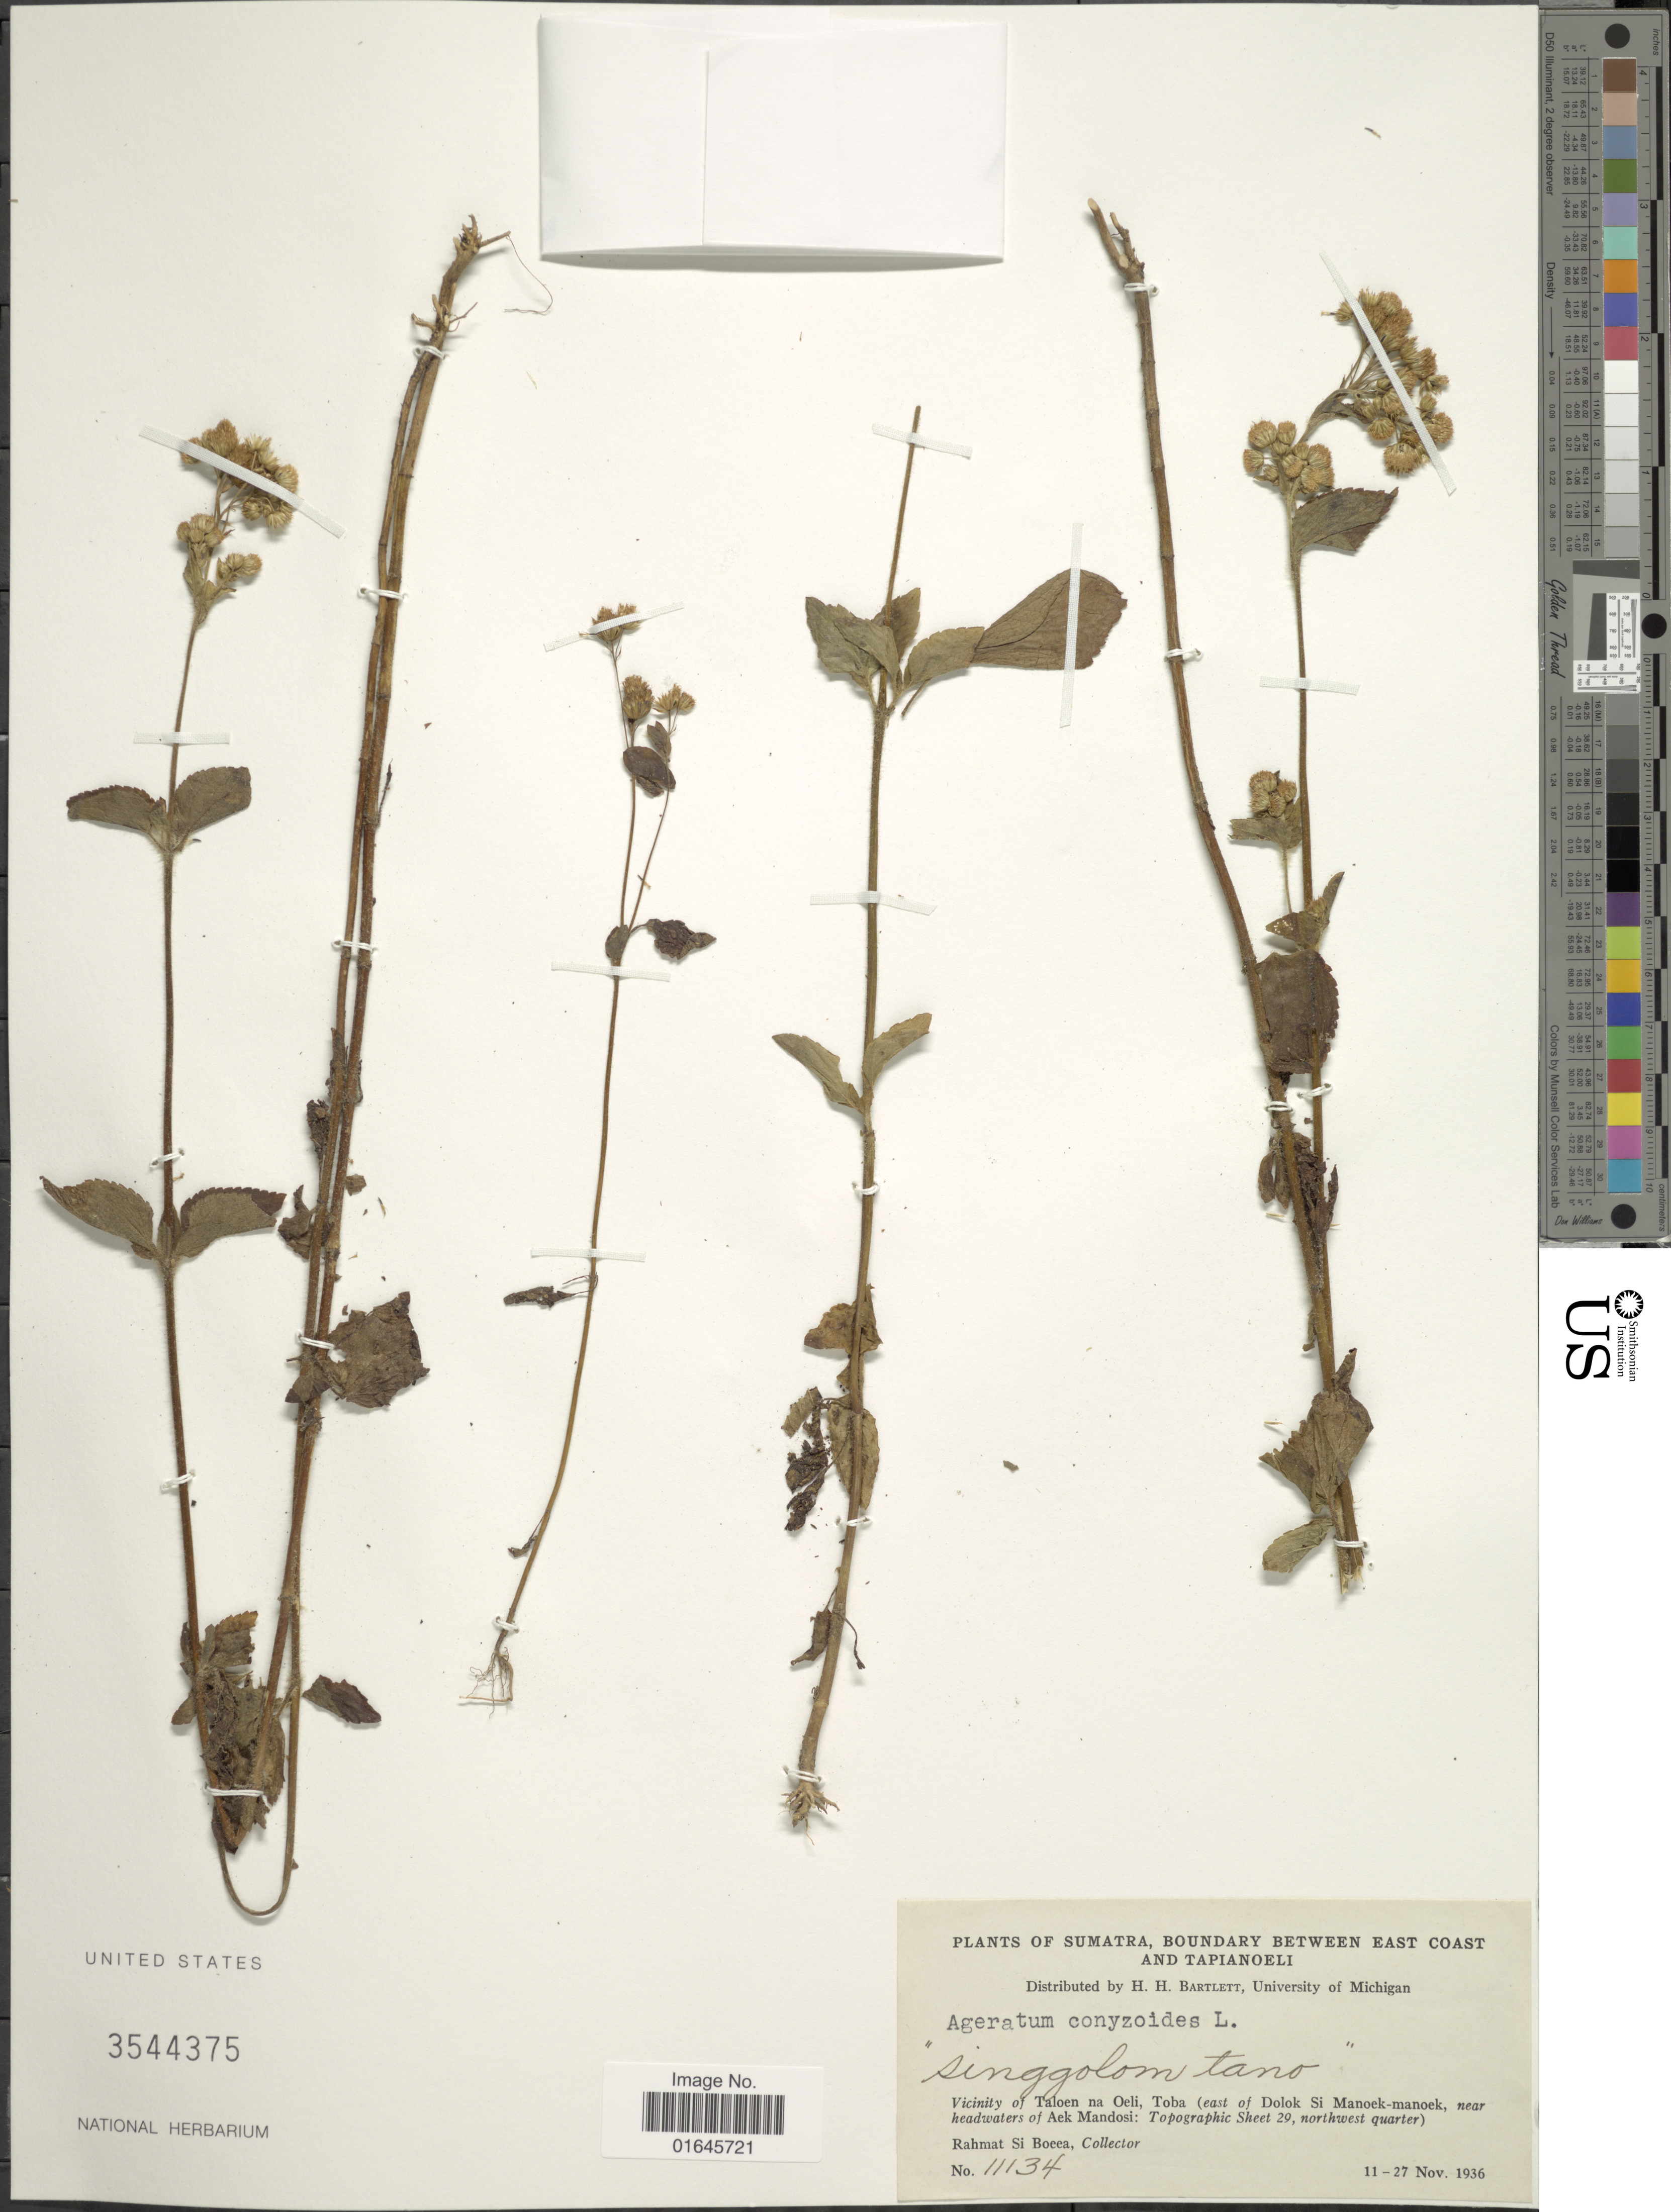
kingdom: Plantae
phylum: Tracheophyta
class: Magnoliopsida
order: Asterales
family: Asteraceae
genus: Ageratum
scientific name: Ageratum conyzoides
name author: L.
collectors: Rahmat Si Boeea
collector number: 11134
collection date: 1936-11-11/1936-11-27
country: Indonesia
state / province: Sumatra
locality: Boundary Between East Coast And Tapianoeli, Vicinity of Taloen na Oeli, Toba (east of Dolok Si Manoek-manoek, near headwaters of Aek Mandosi: Topographic sheet 29, northwest quarter), "Singgolom tano" [interpreted]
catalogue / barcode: US 3544375